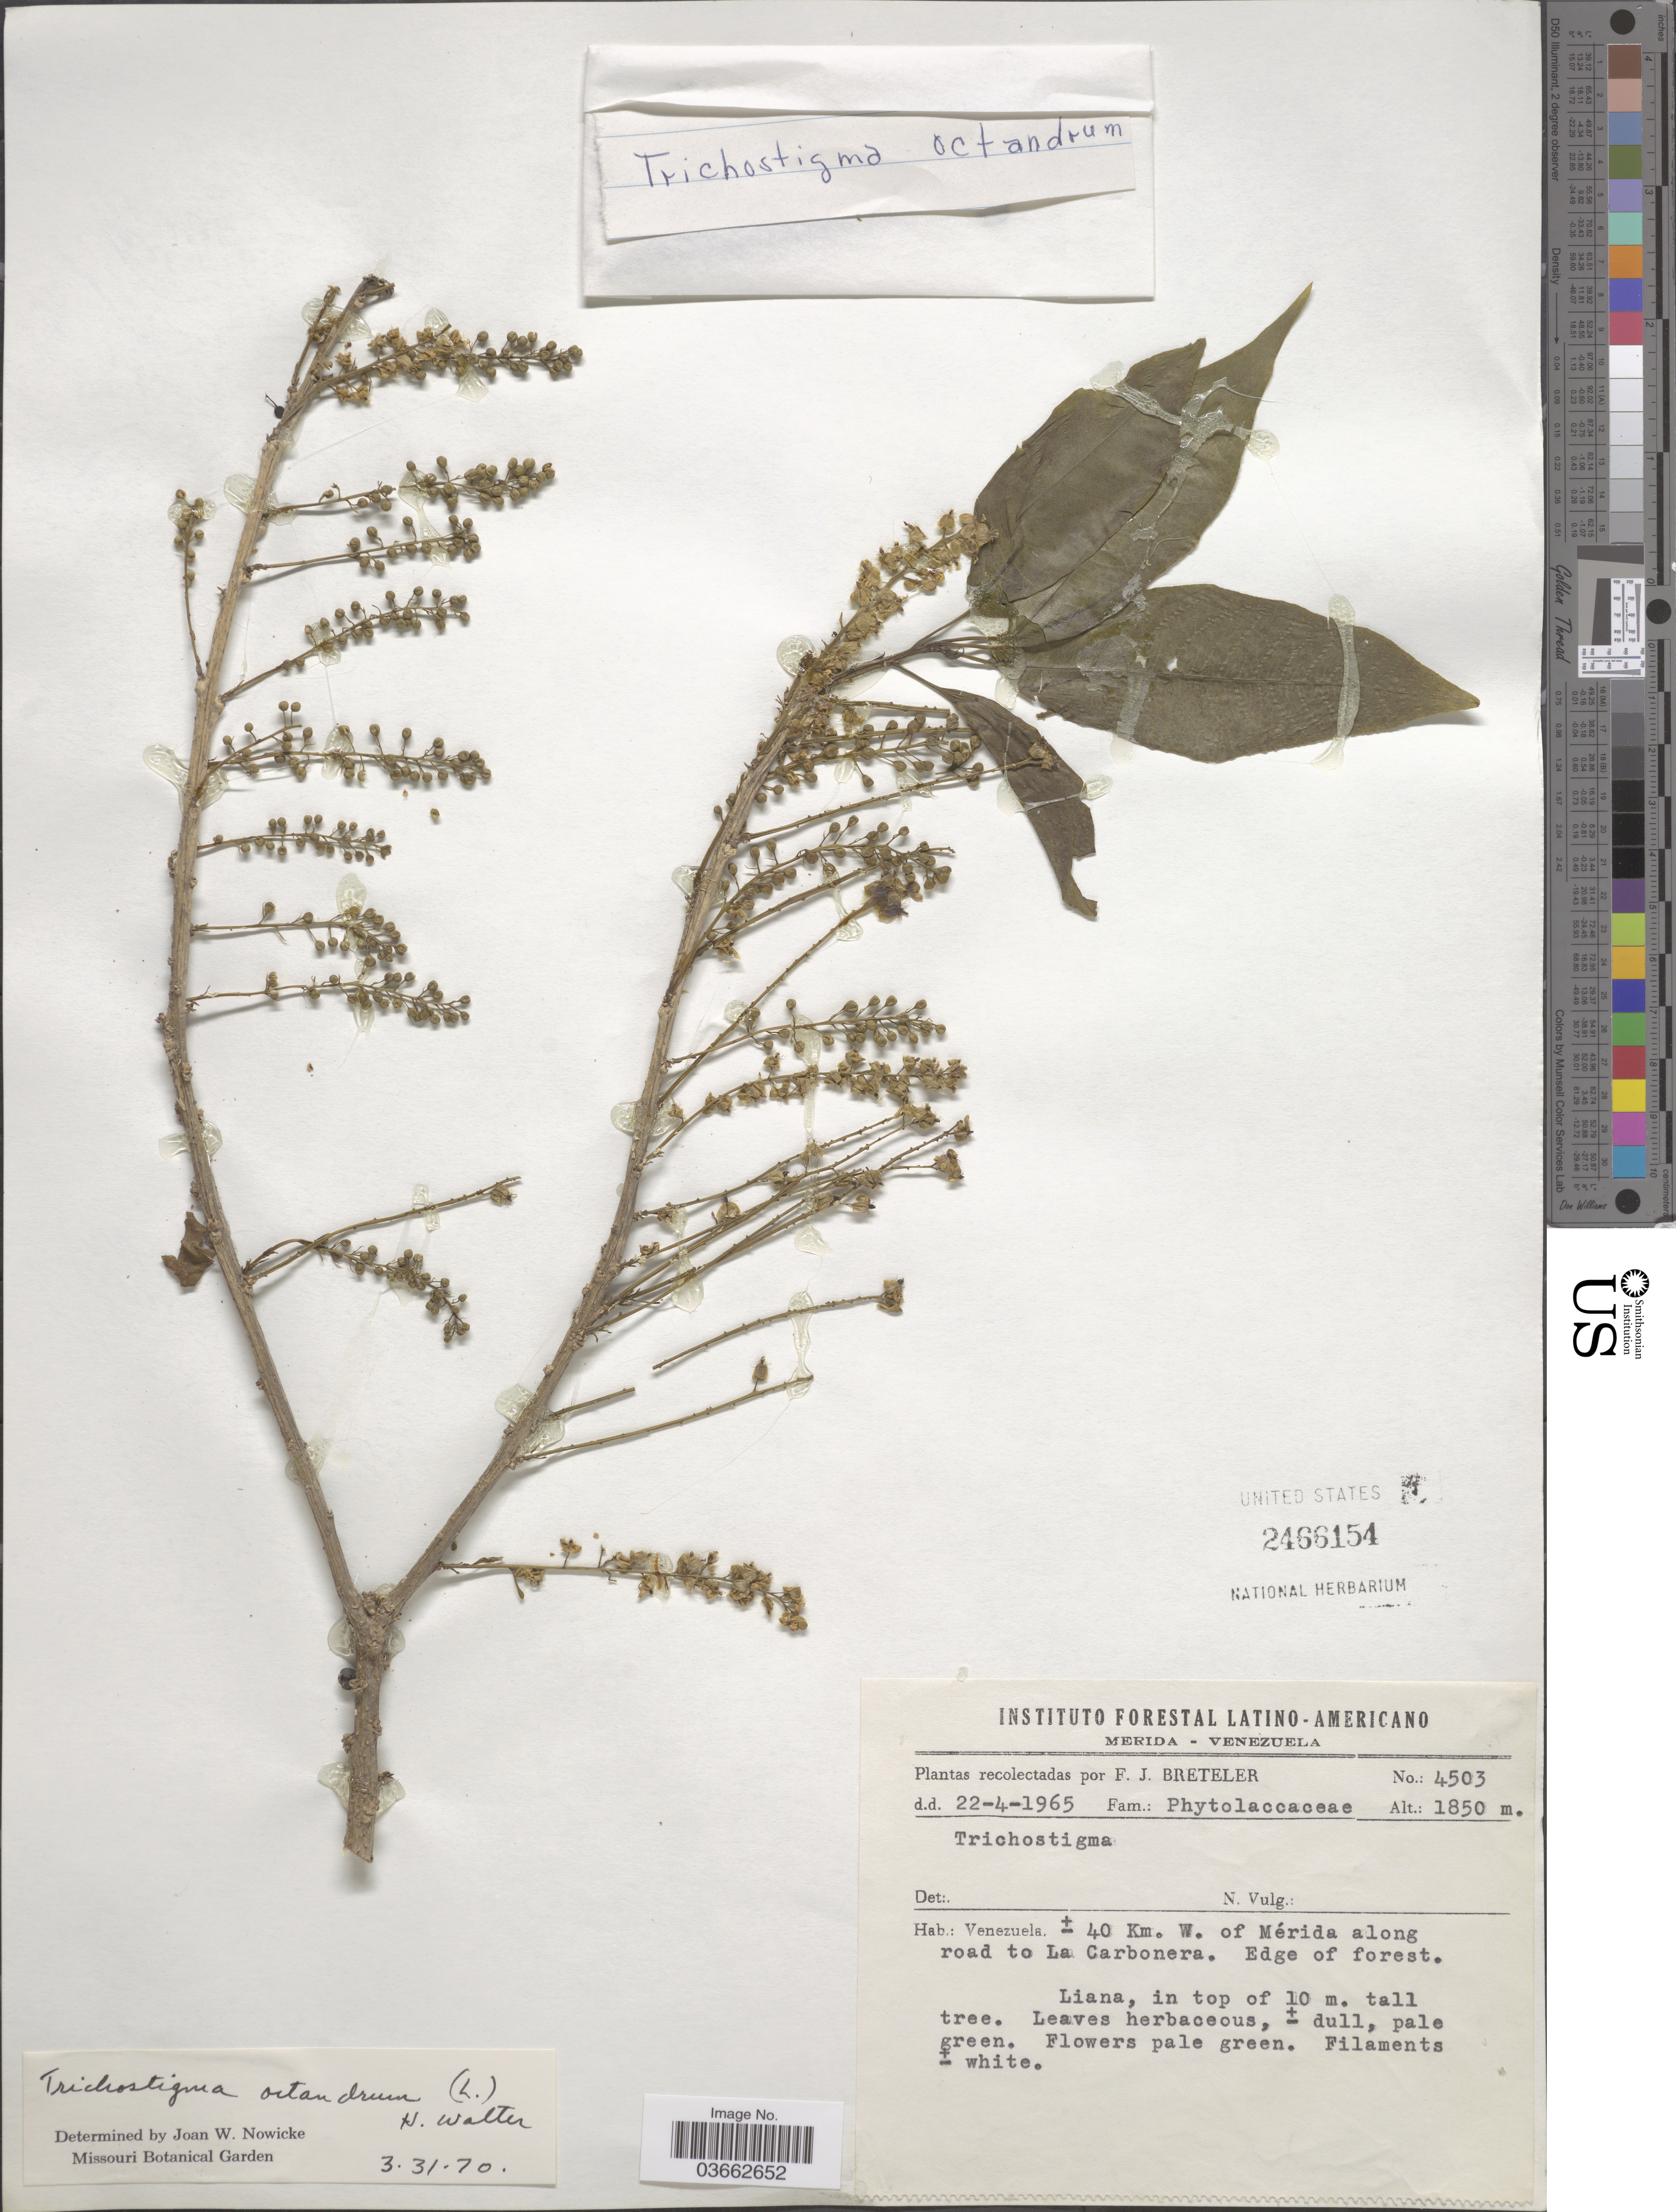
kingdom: Plantae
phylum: Tracheophyta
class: Magnoliopsida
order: Caryophyllales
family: Phytolaccaceae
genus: Trichostigma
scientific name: Trichostigma octandrum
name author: (L.) H. Walter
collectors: F. J. Breteler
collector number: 4503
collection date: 1965-04-22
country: Venezuela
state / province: Mérida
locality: ± 40 Km. W. of Mérida along road to La Carbonera.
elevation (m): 1850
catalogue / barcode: US 2466154